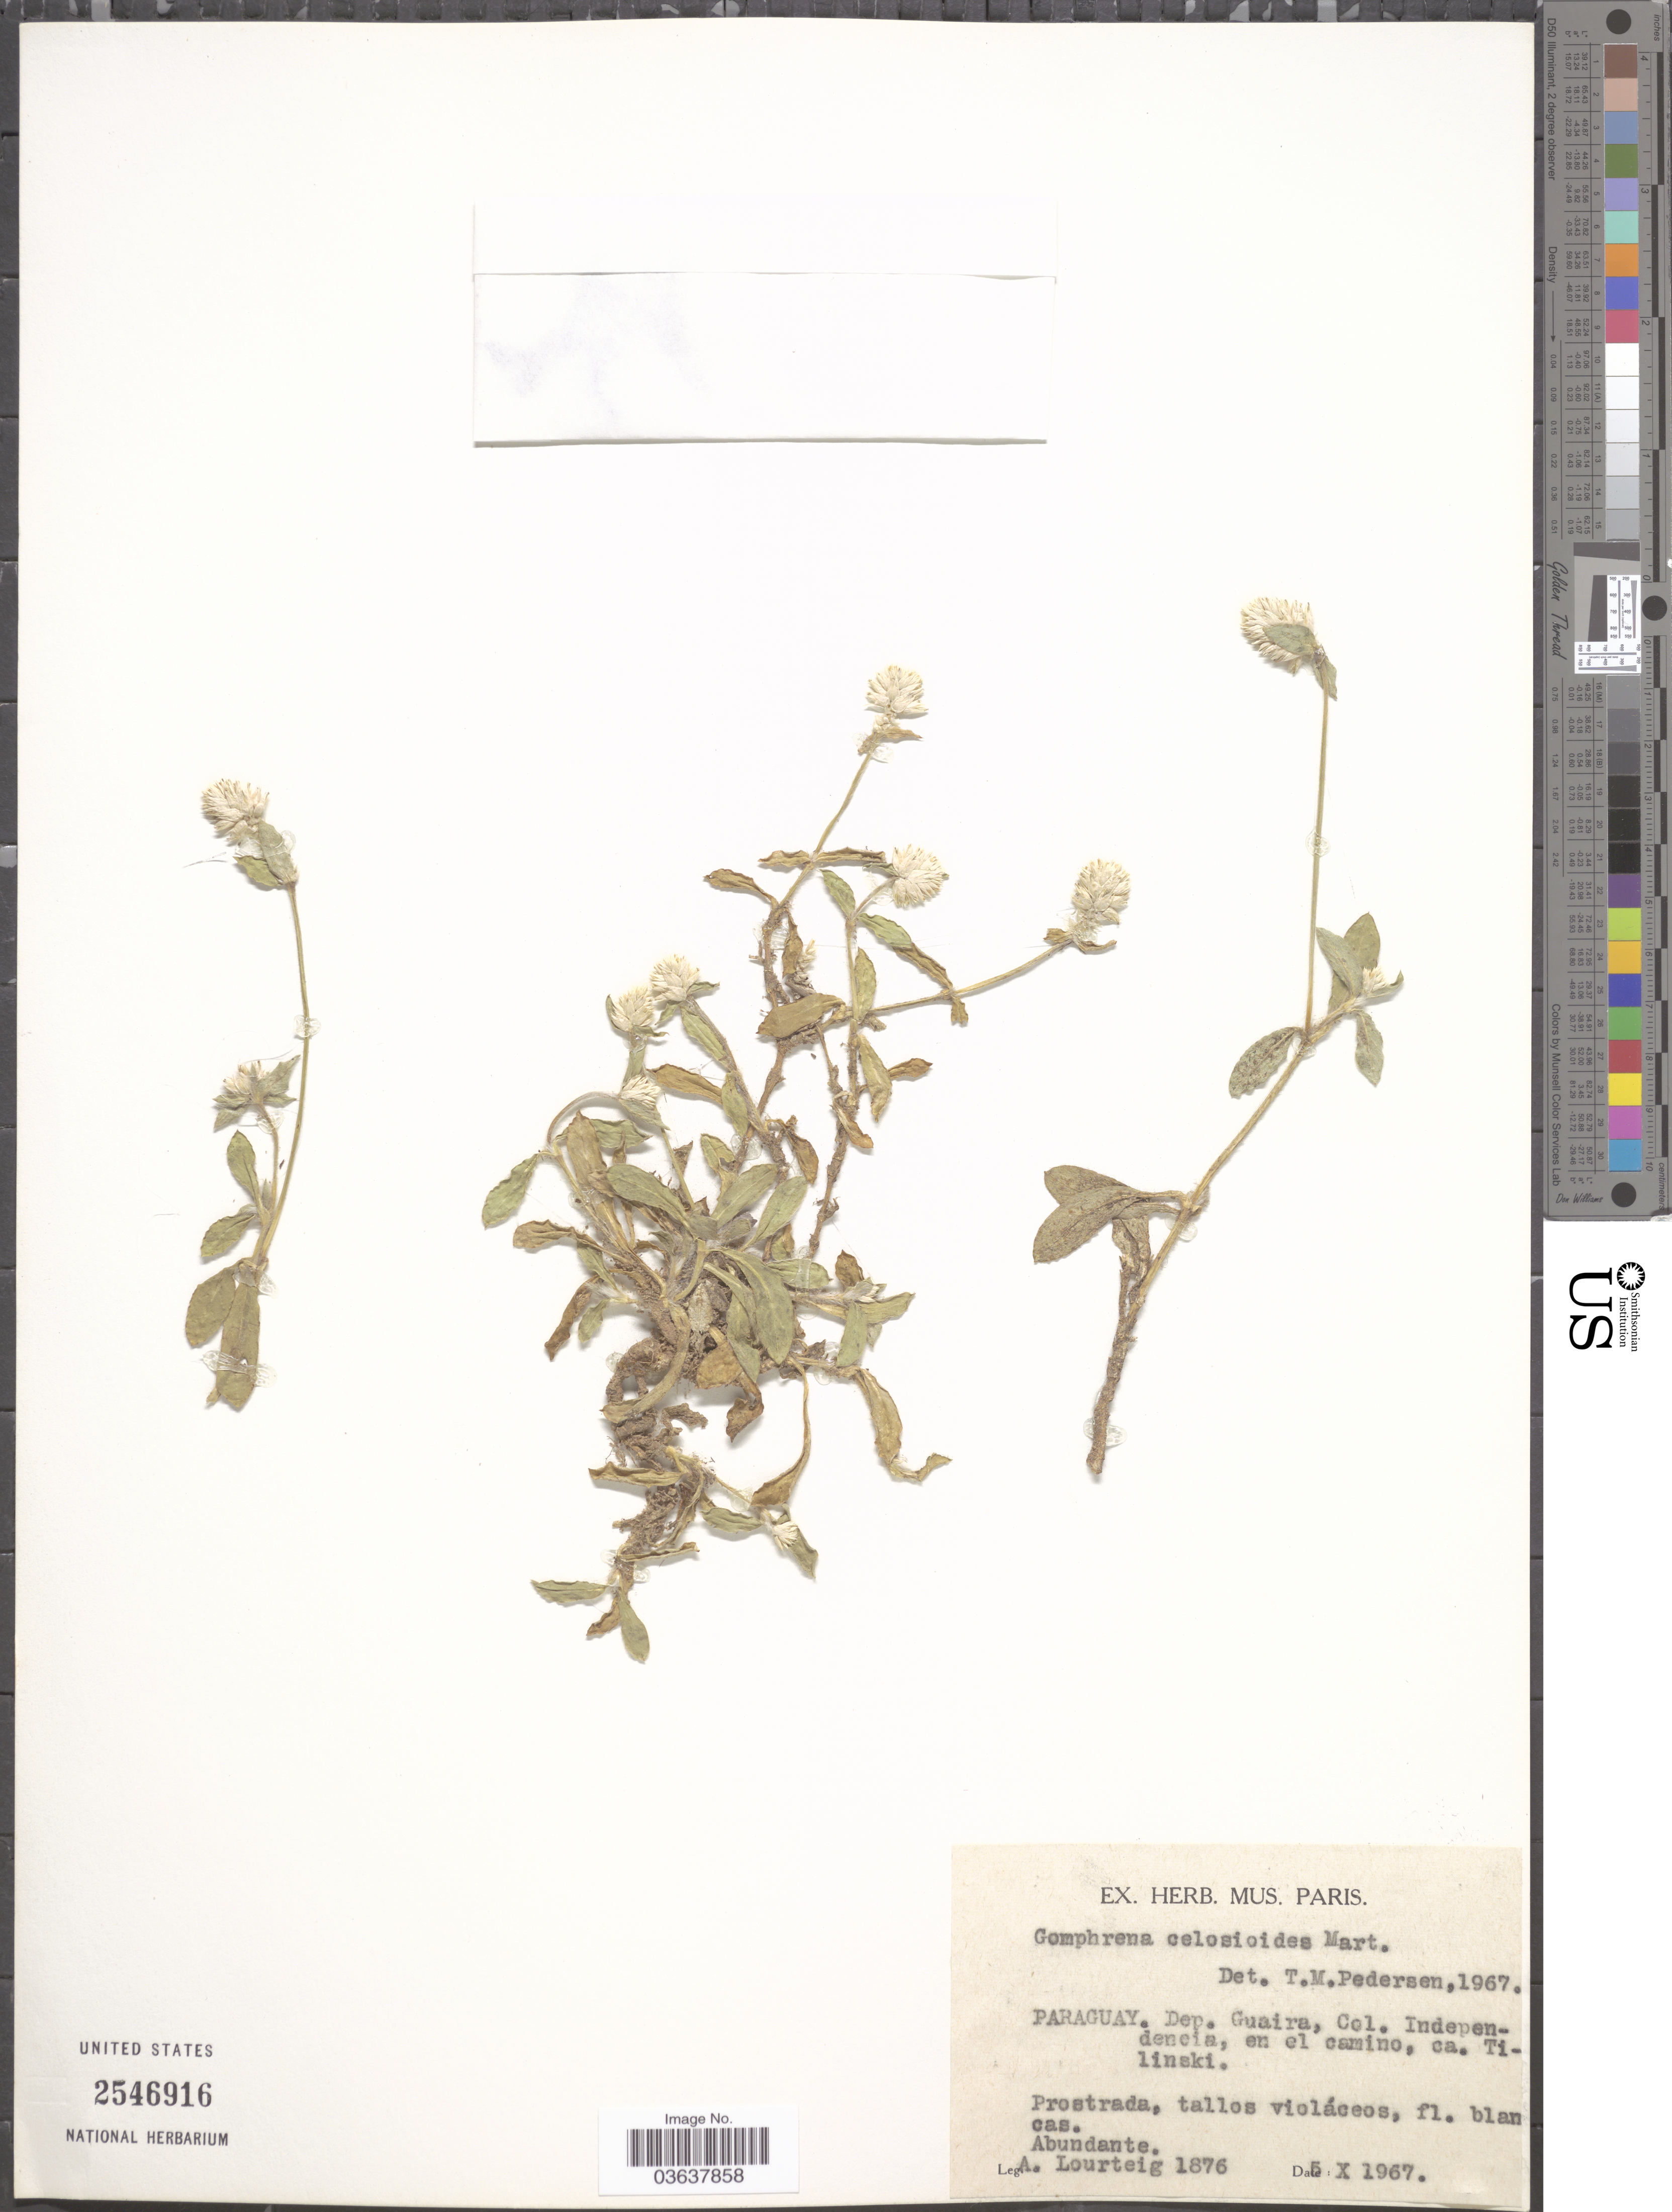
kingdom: Plantae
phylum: Tracheophyta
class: Magnoliopsida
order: Caryophyllales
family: Amaranthaceae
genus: Gomphrena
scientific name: Gomphrena celosioides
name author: Mart.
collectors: A. Lourteig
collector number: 1876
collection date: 1967-10-05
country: Paraguay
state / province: Guaira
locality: Dep. Guaira, Col. Independencia, en el camino, ca. Tilinski.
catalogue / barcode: US 2546916